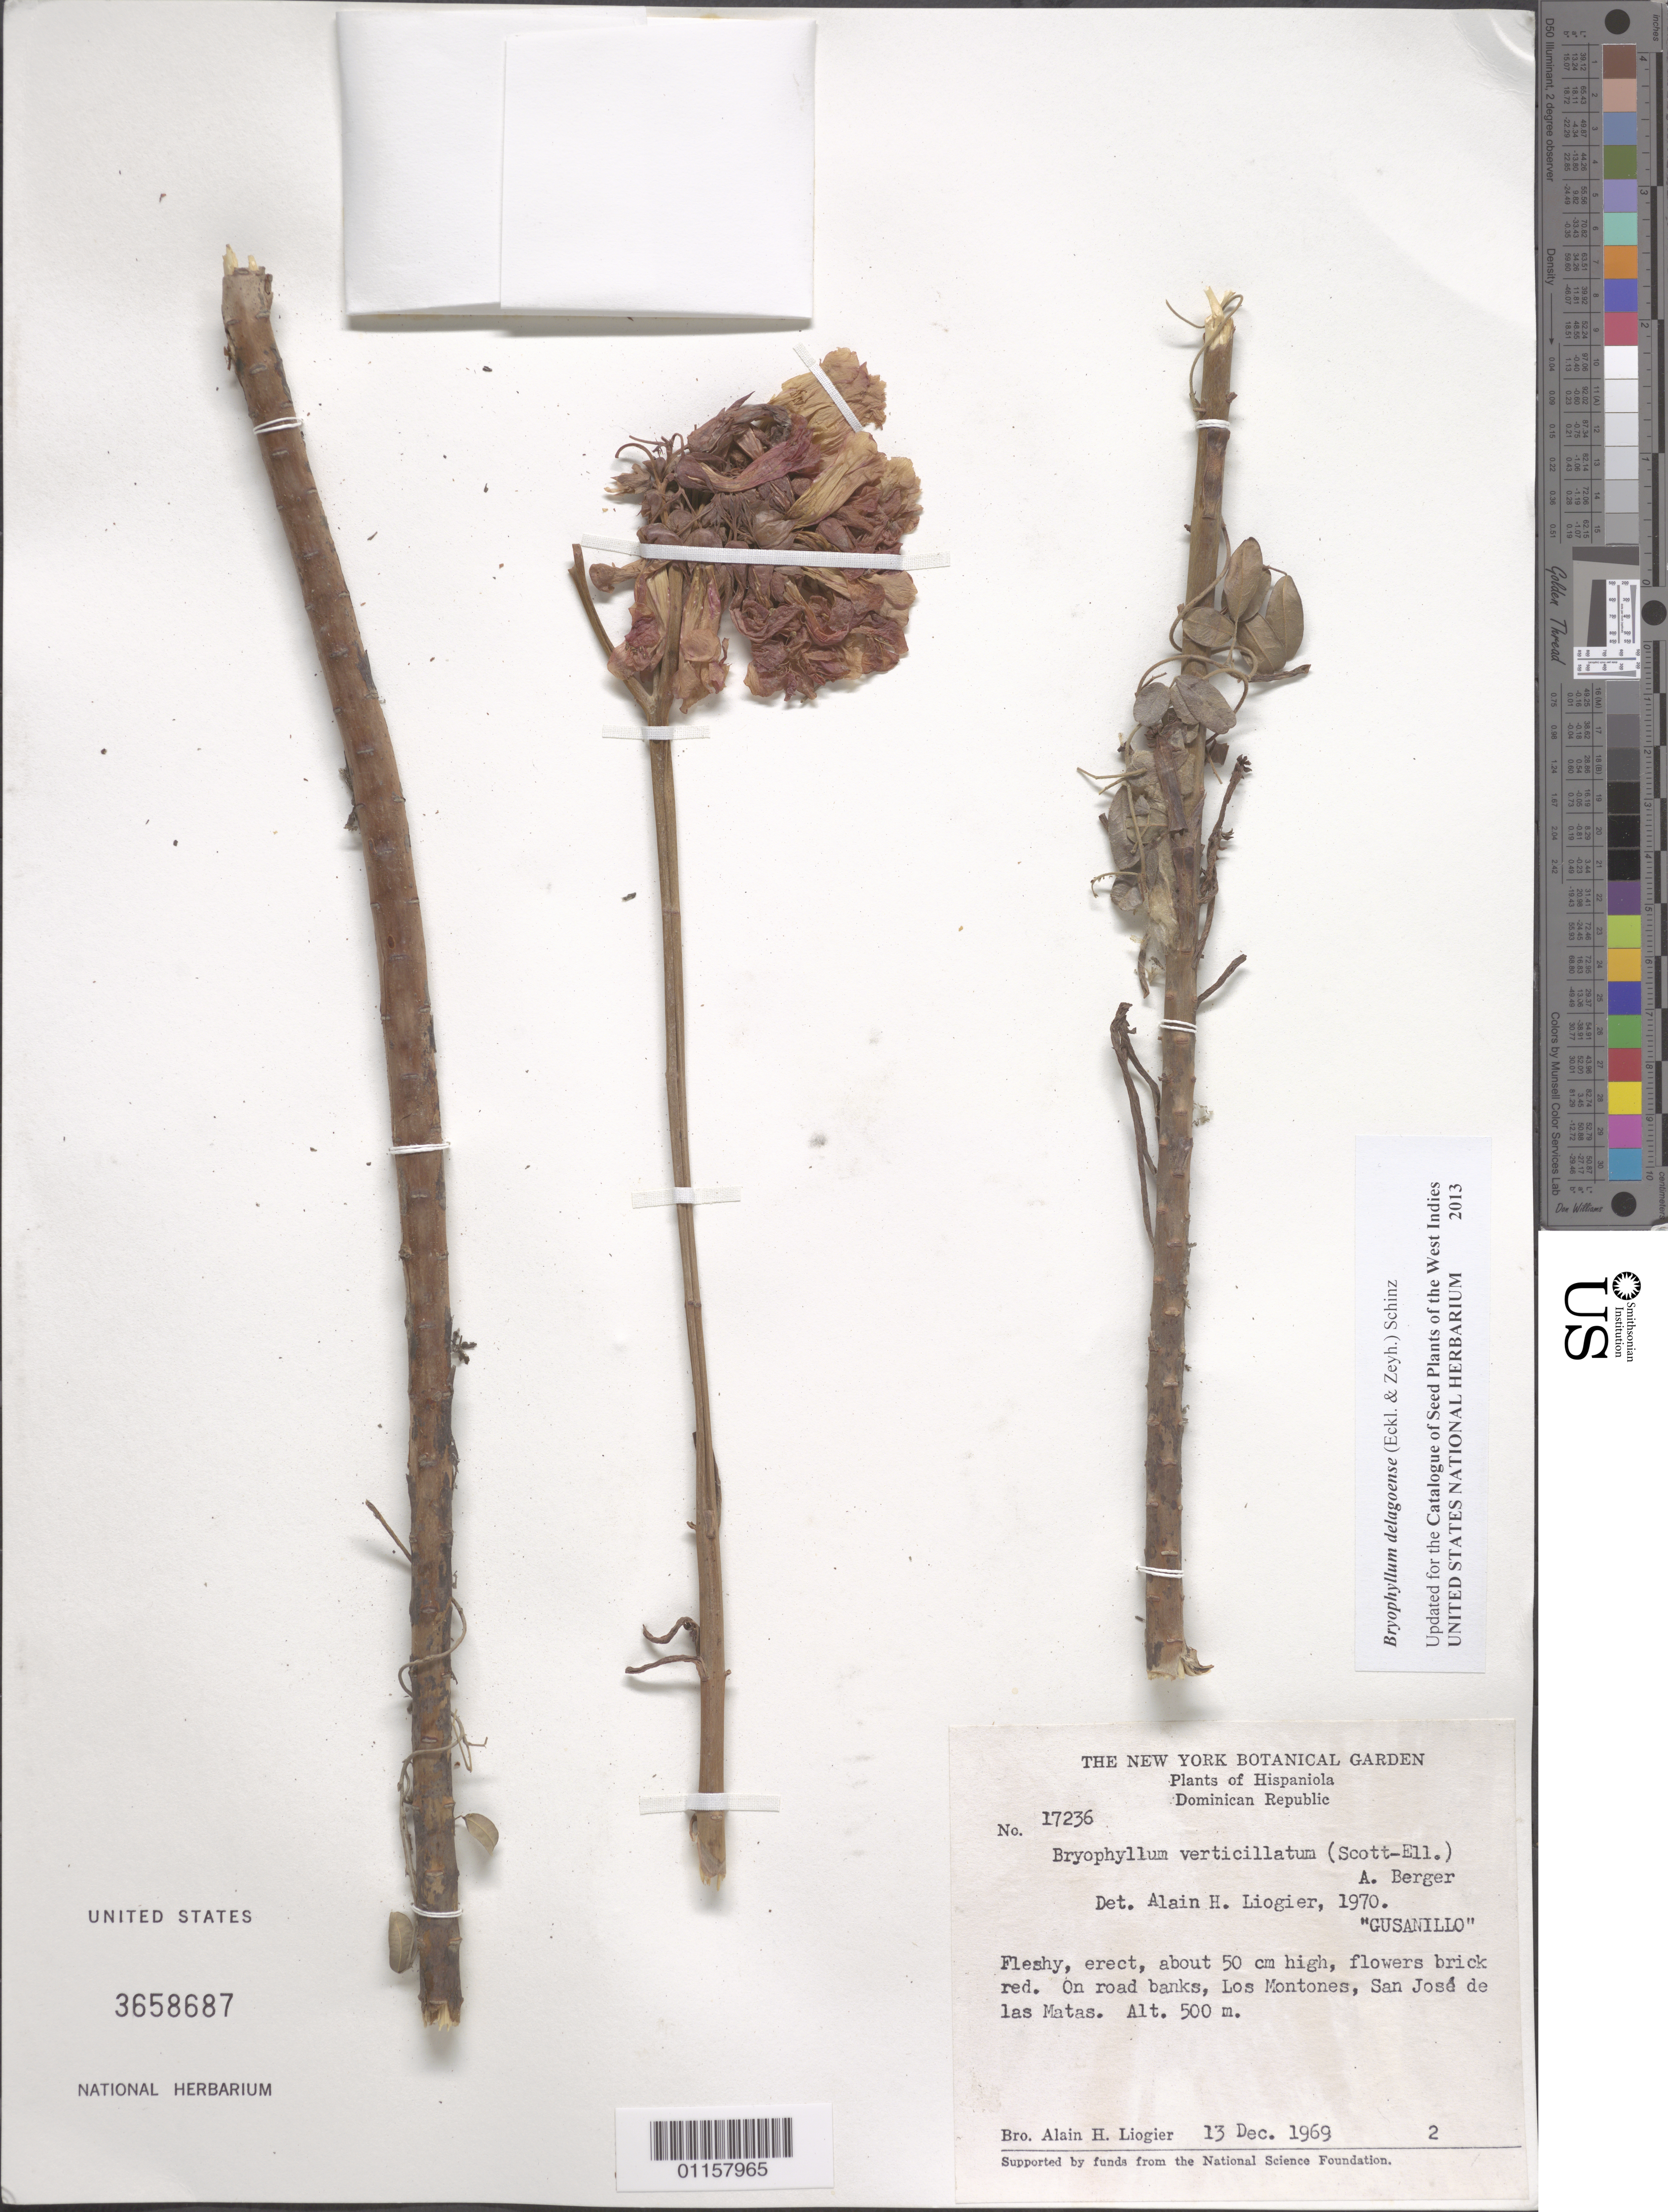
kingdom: Plantae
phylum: Tracheophyta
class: Magnoliopsida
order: Saxifragales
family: Crassulaceae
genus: Kalanchoe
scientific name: Kalanchoe delagoensis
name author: Eckl. & Zeyh.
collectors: A. H. Liogier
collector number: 17236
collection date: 1969-12-13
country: Dominican Republic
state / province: Santiago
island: Hispaniola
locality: Los Montones, San José de las Matas.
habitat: On road banks.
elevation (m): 500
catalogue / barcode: US 3658687